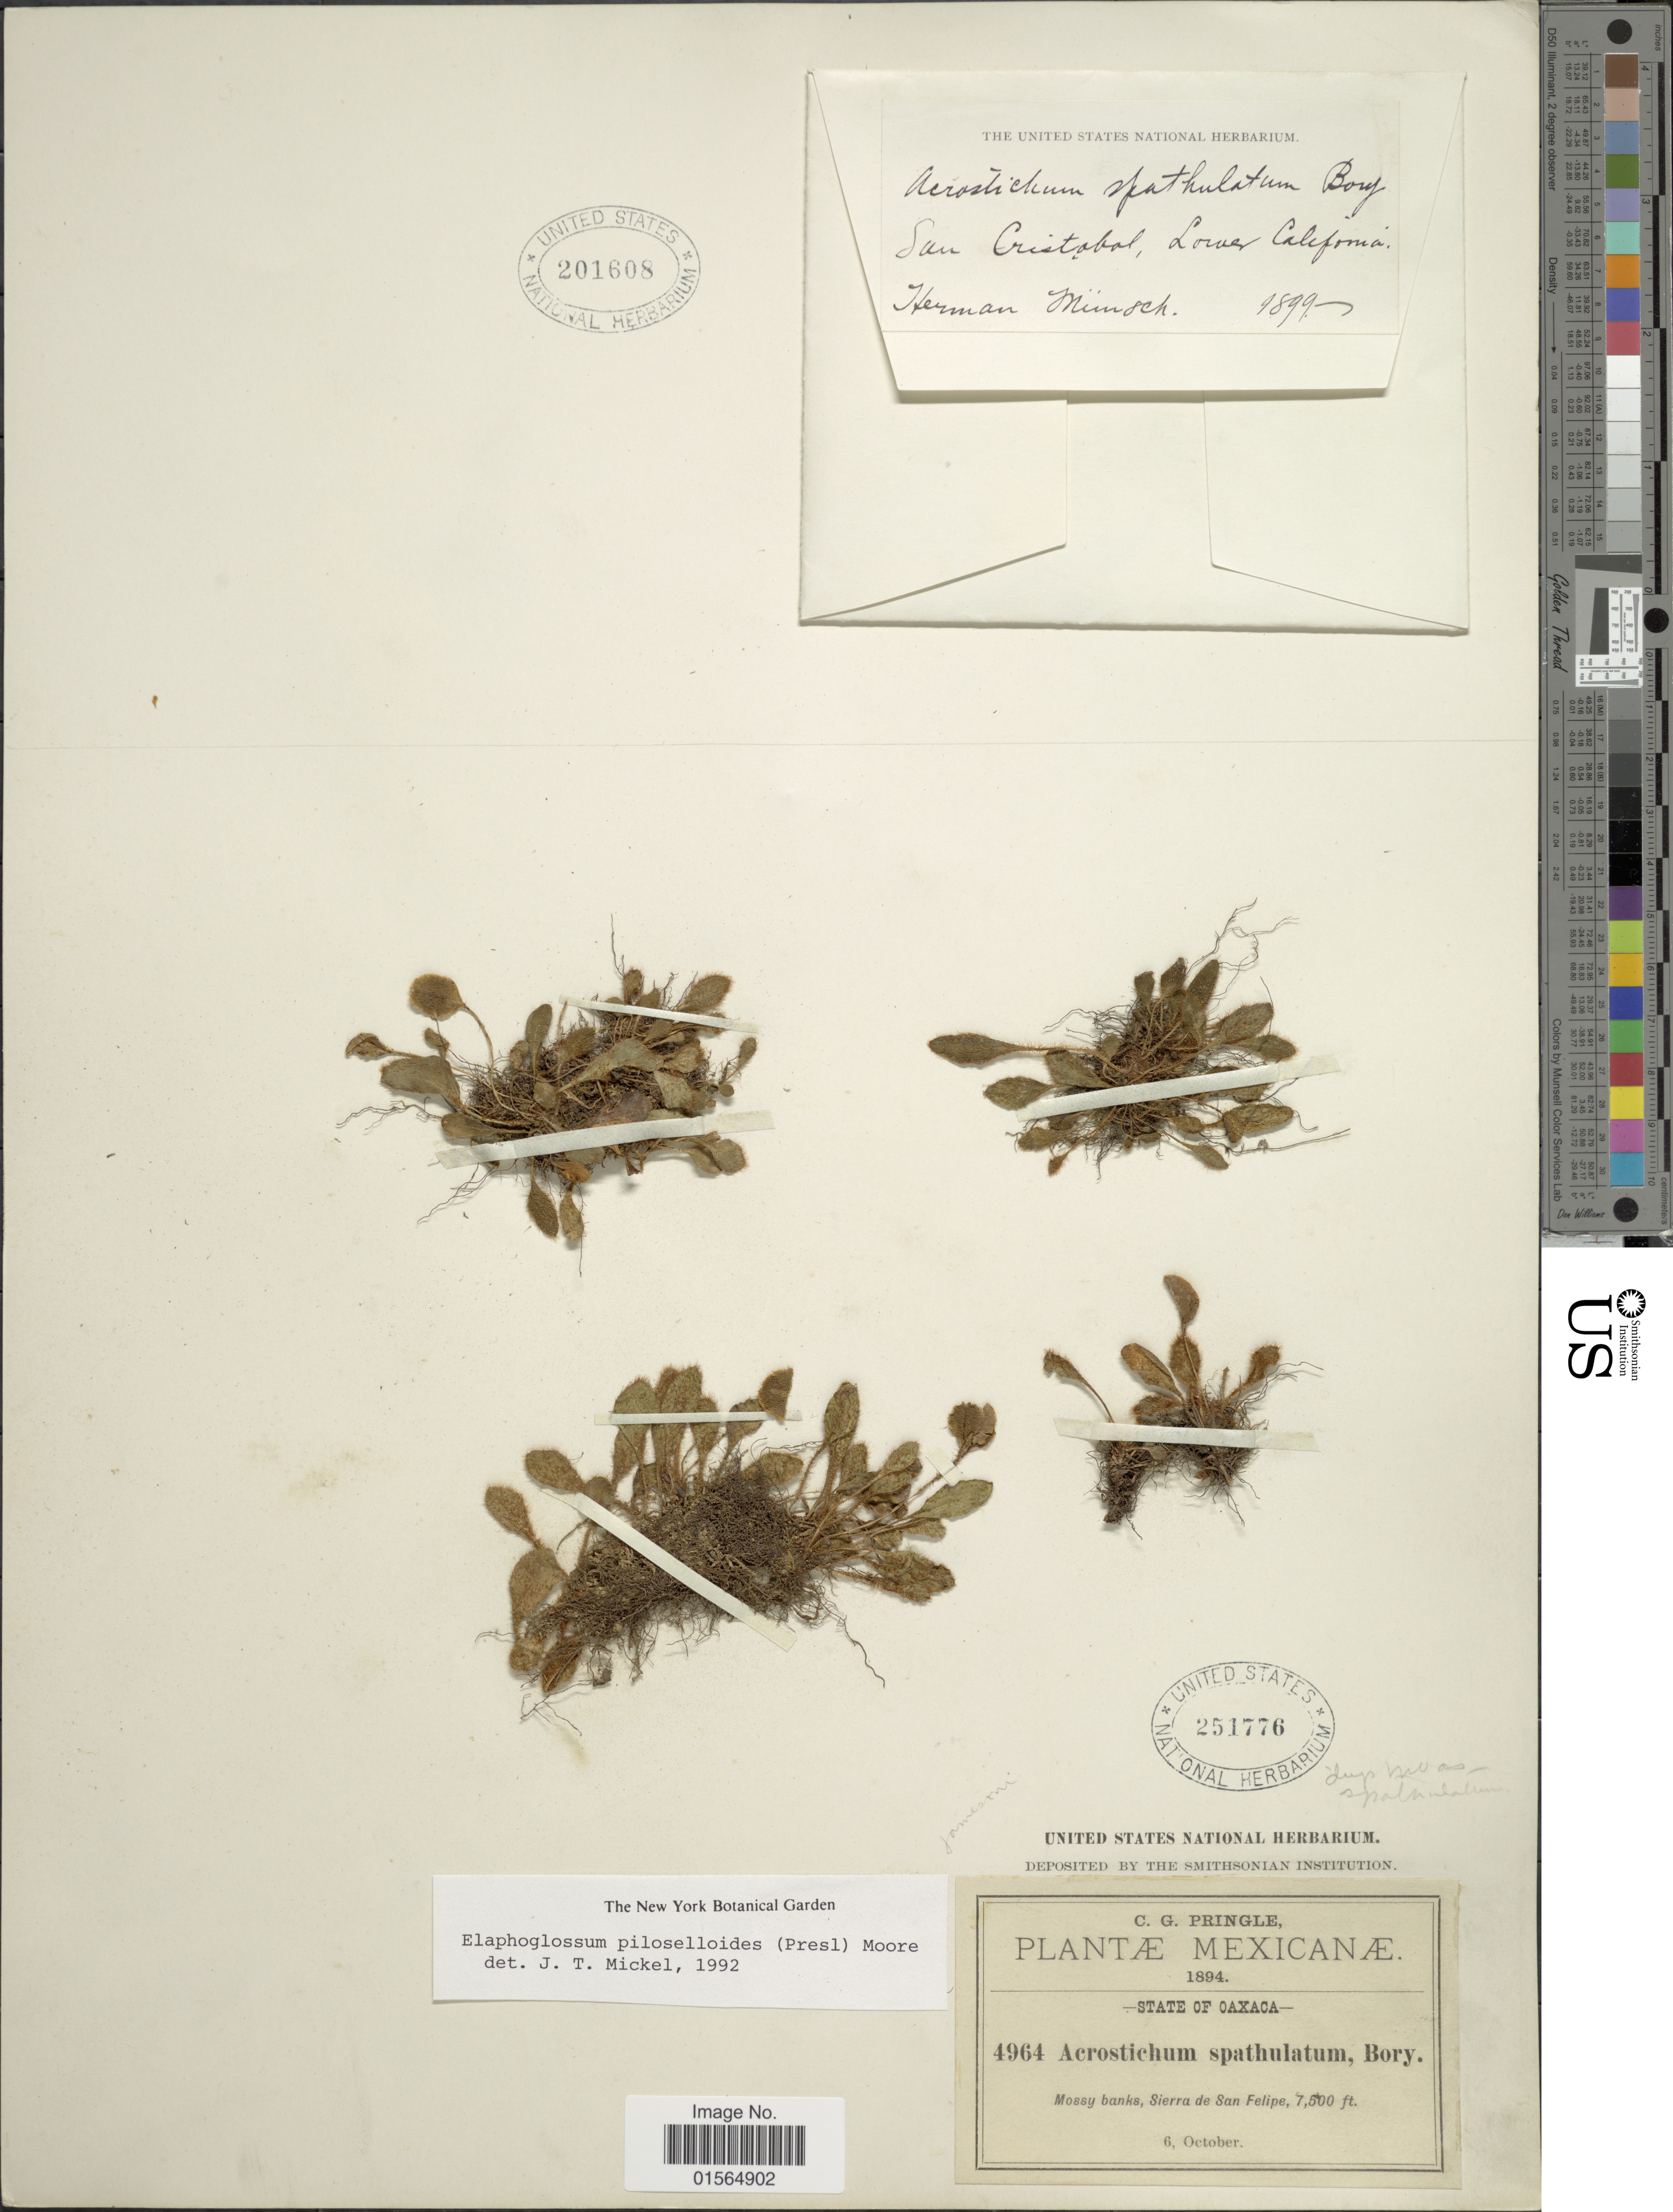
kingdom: Plantae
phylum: Tracheophyta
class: Polypodiopsida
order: Polypodiales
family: Dryopteridaceae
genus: Elaphoglossum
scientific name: Elaphoglossum piloselloides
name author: (C. Presl) T. Moore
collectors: C. G. Pringle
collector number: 4964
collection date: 1894-10-06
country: Mexico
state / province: Oaxaca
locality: Mossy banks, Sierra de San Felipe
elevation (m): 2286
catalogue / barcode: US 251776-2